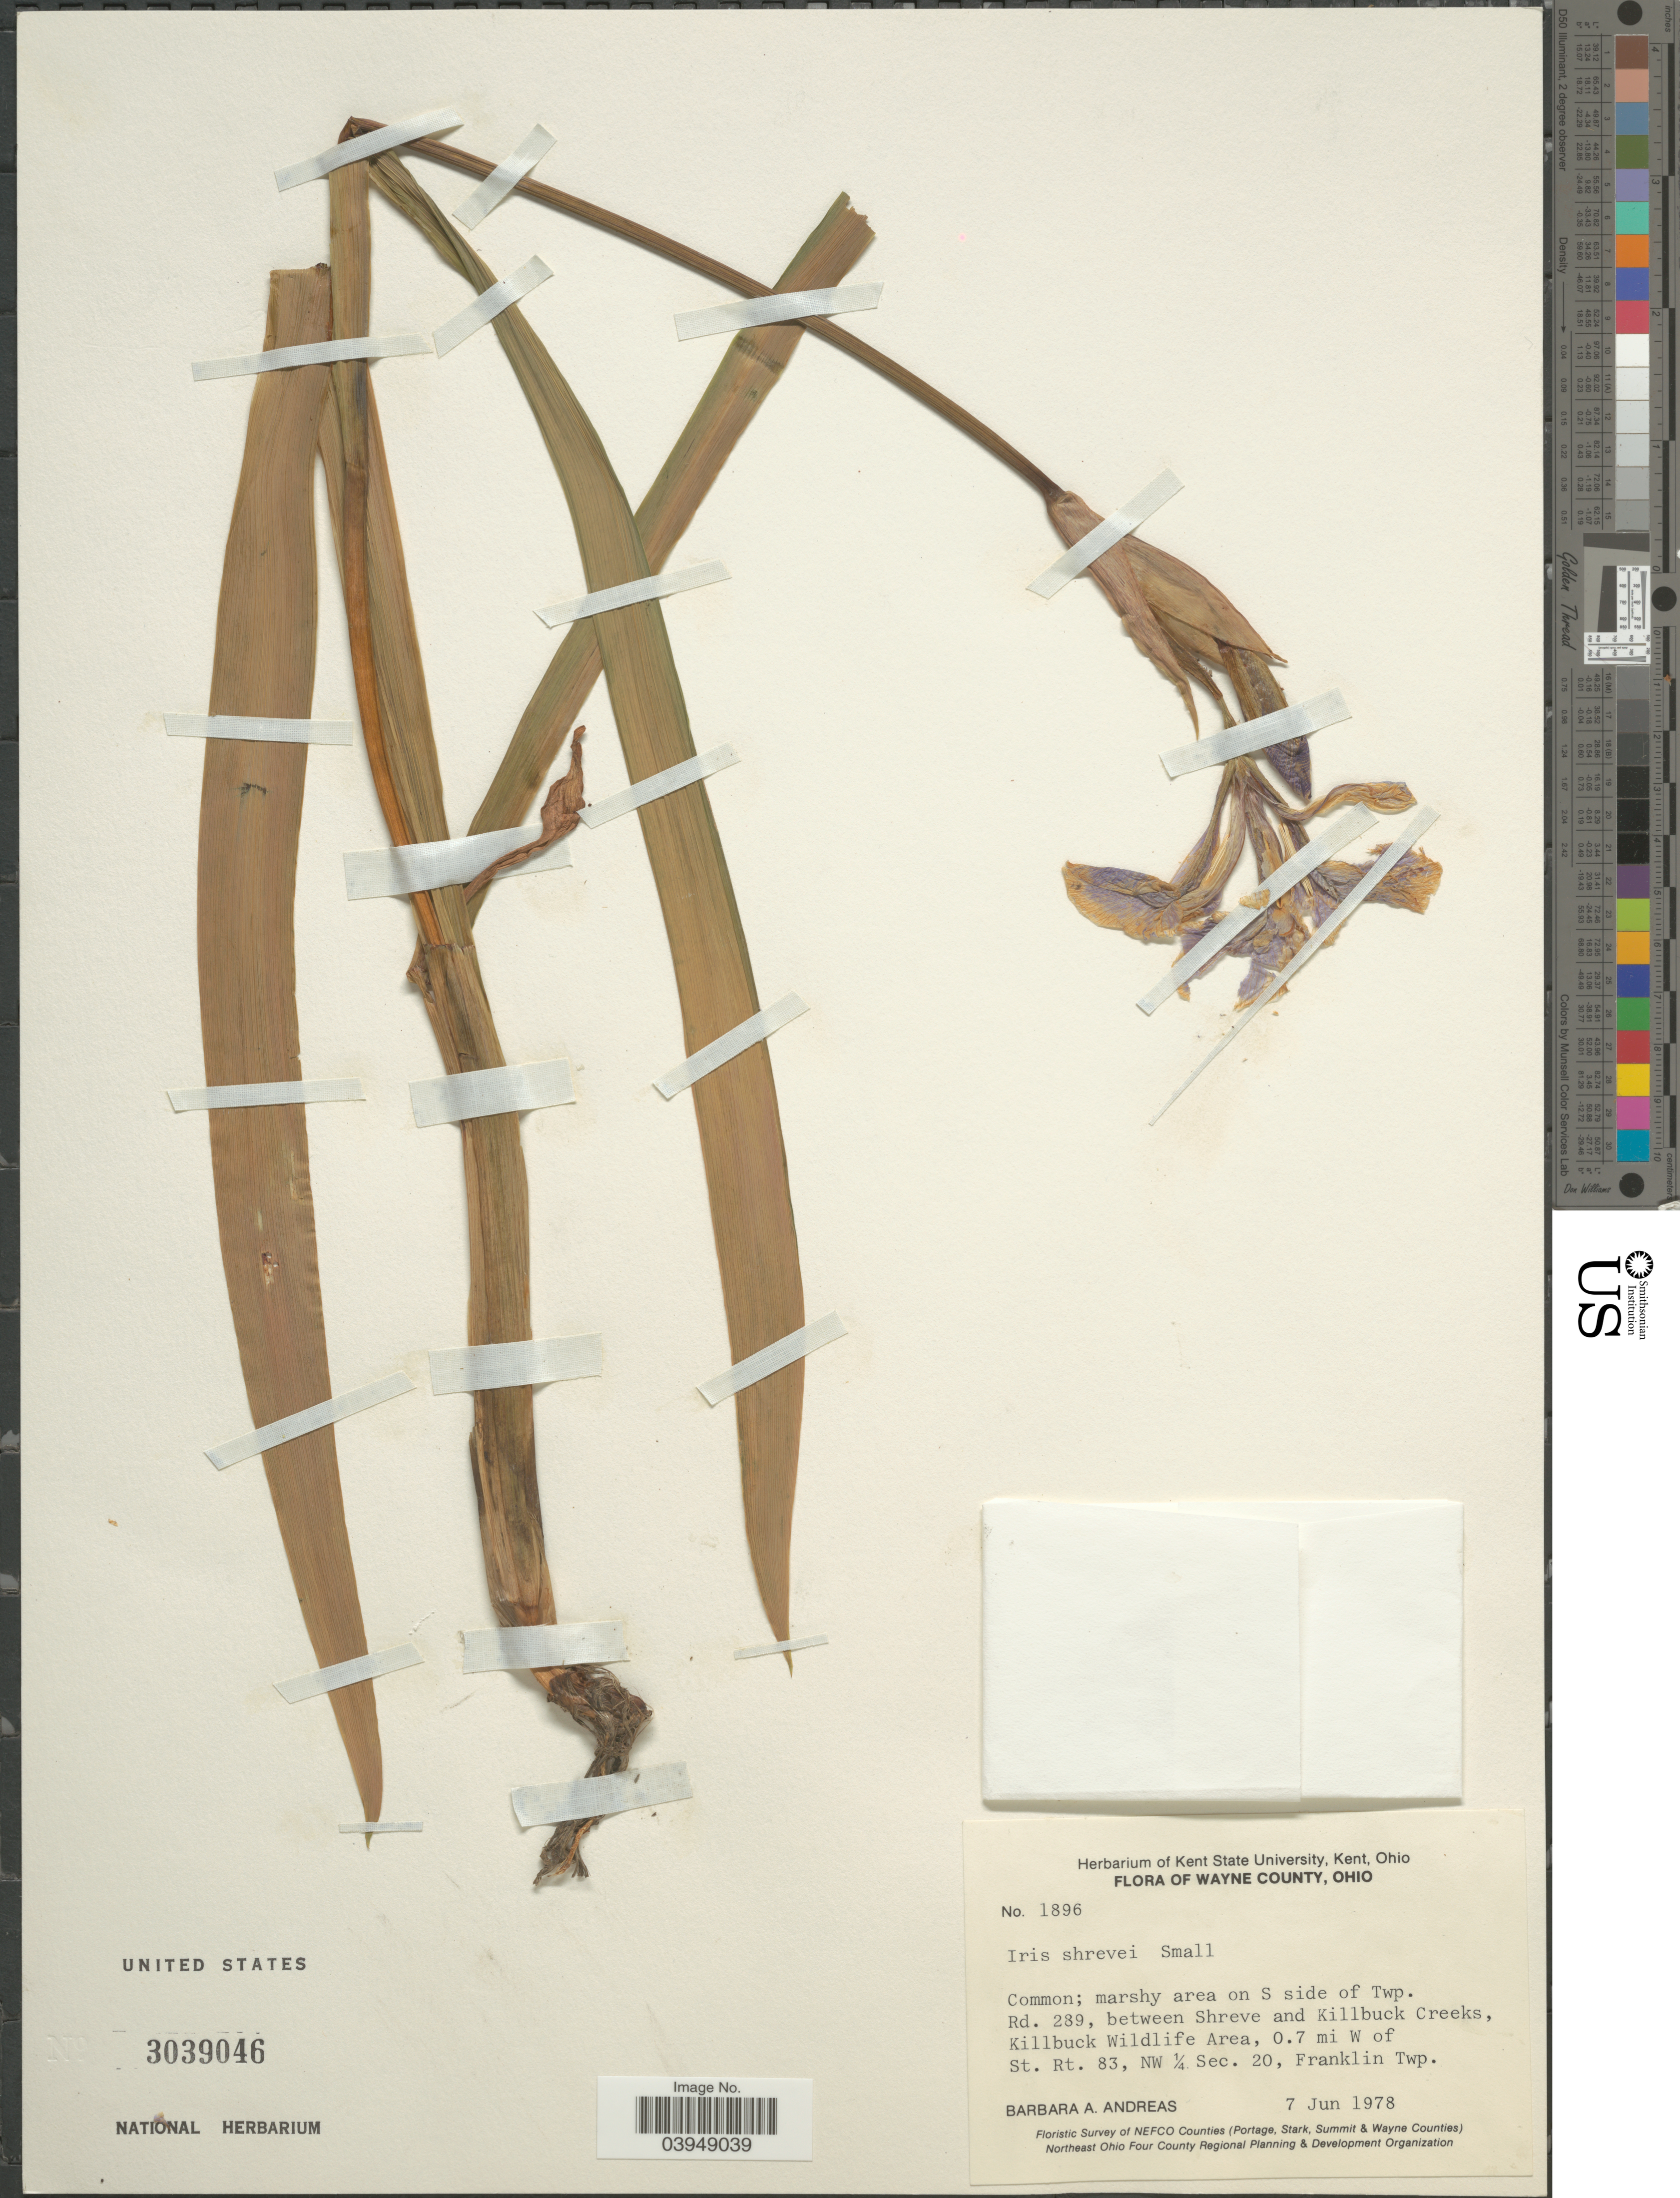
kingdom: Plantae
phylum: Tracheophyta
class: Liliopsida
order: Asparagales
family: Iridaceae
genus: Iris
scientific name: Iris shrevei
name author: Small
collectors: B. A. Andreas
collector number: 1896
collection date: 1978-06-07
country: United States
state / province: Ohio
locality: Wayne County. Marshy area on S side of Twp. Rd. 289, between Shreve and Killbuck Creeks, Killbuck Wildlife Area, 0.7 mi W of St. Rt. 83, NW ¼ Sec. 20, Franklin Twp.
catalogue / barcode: US 3039046